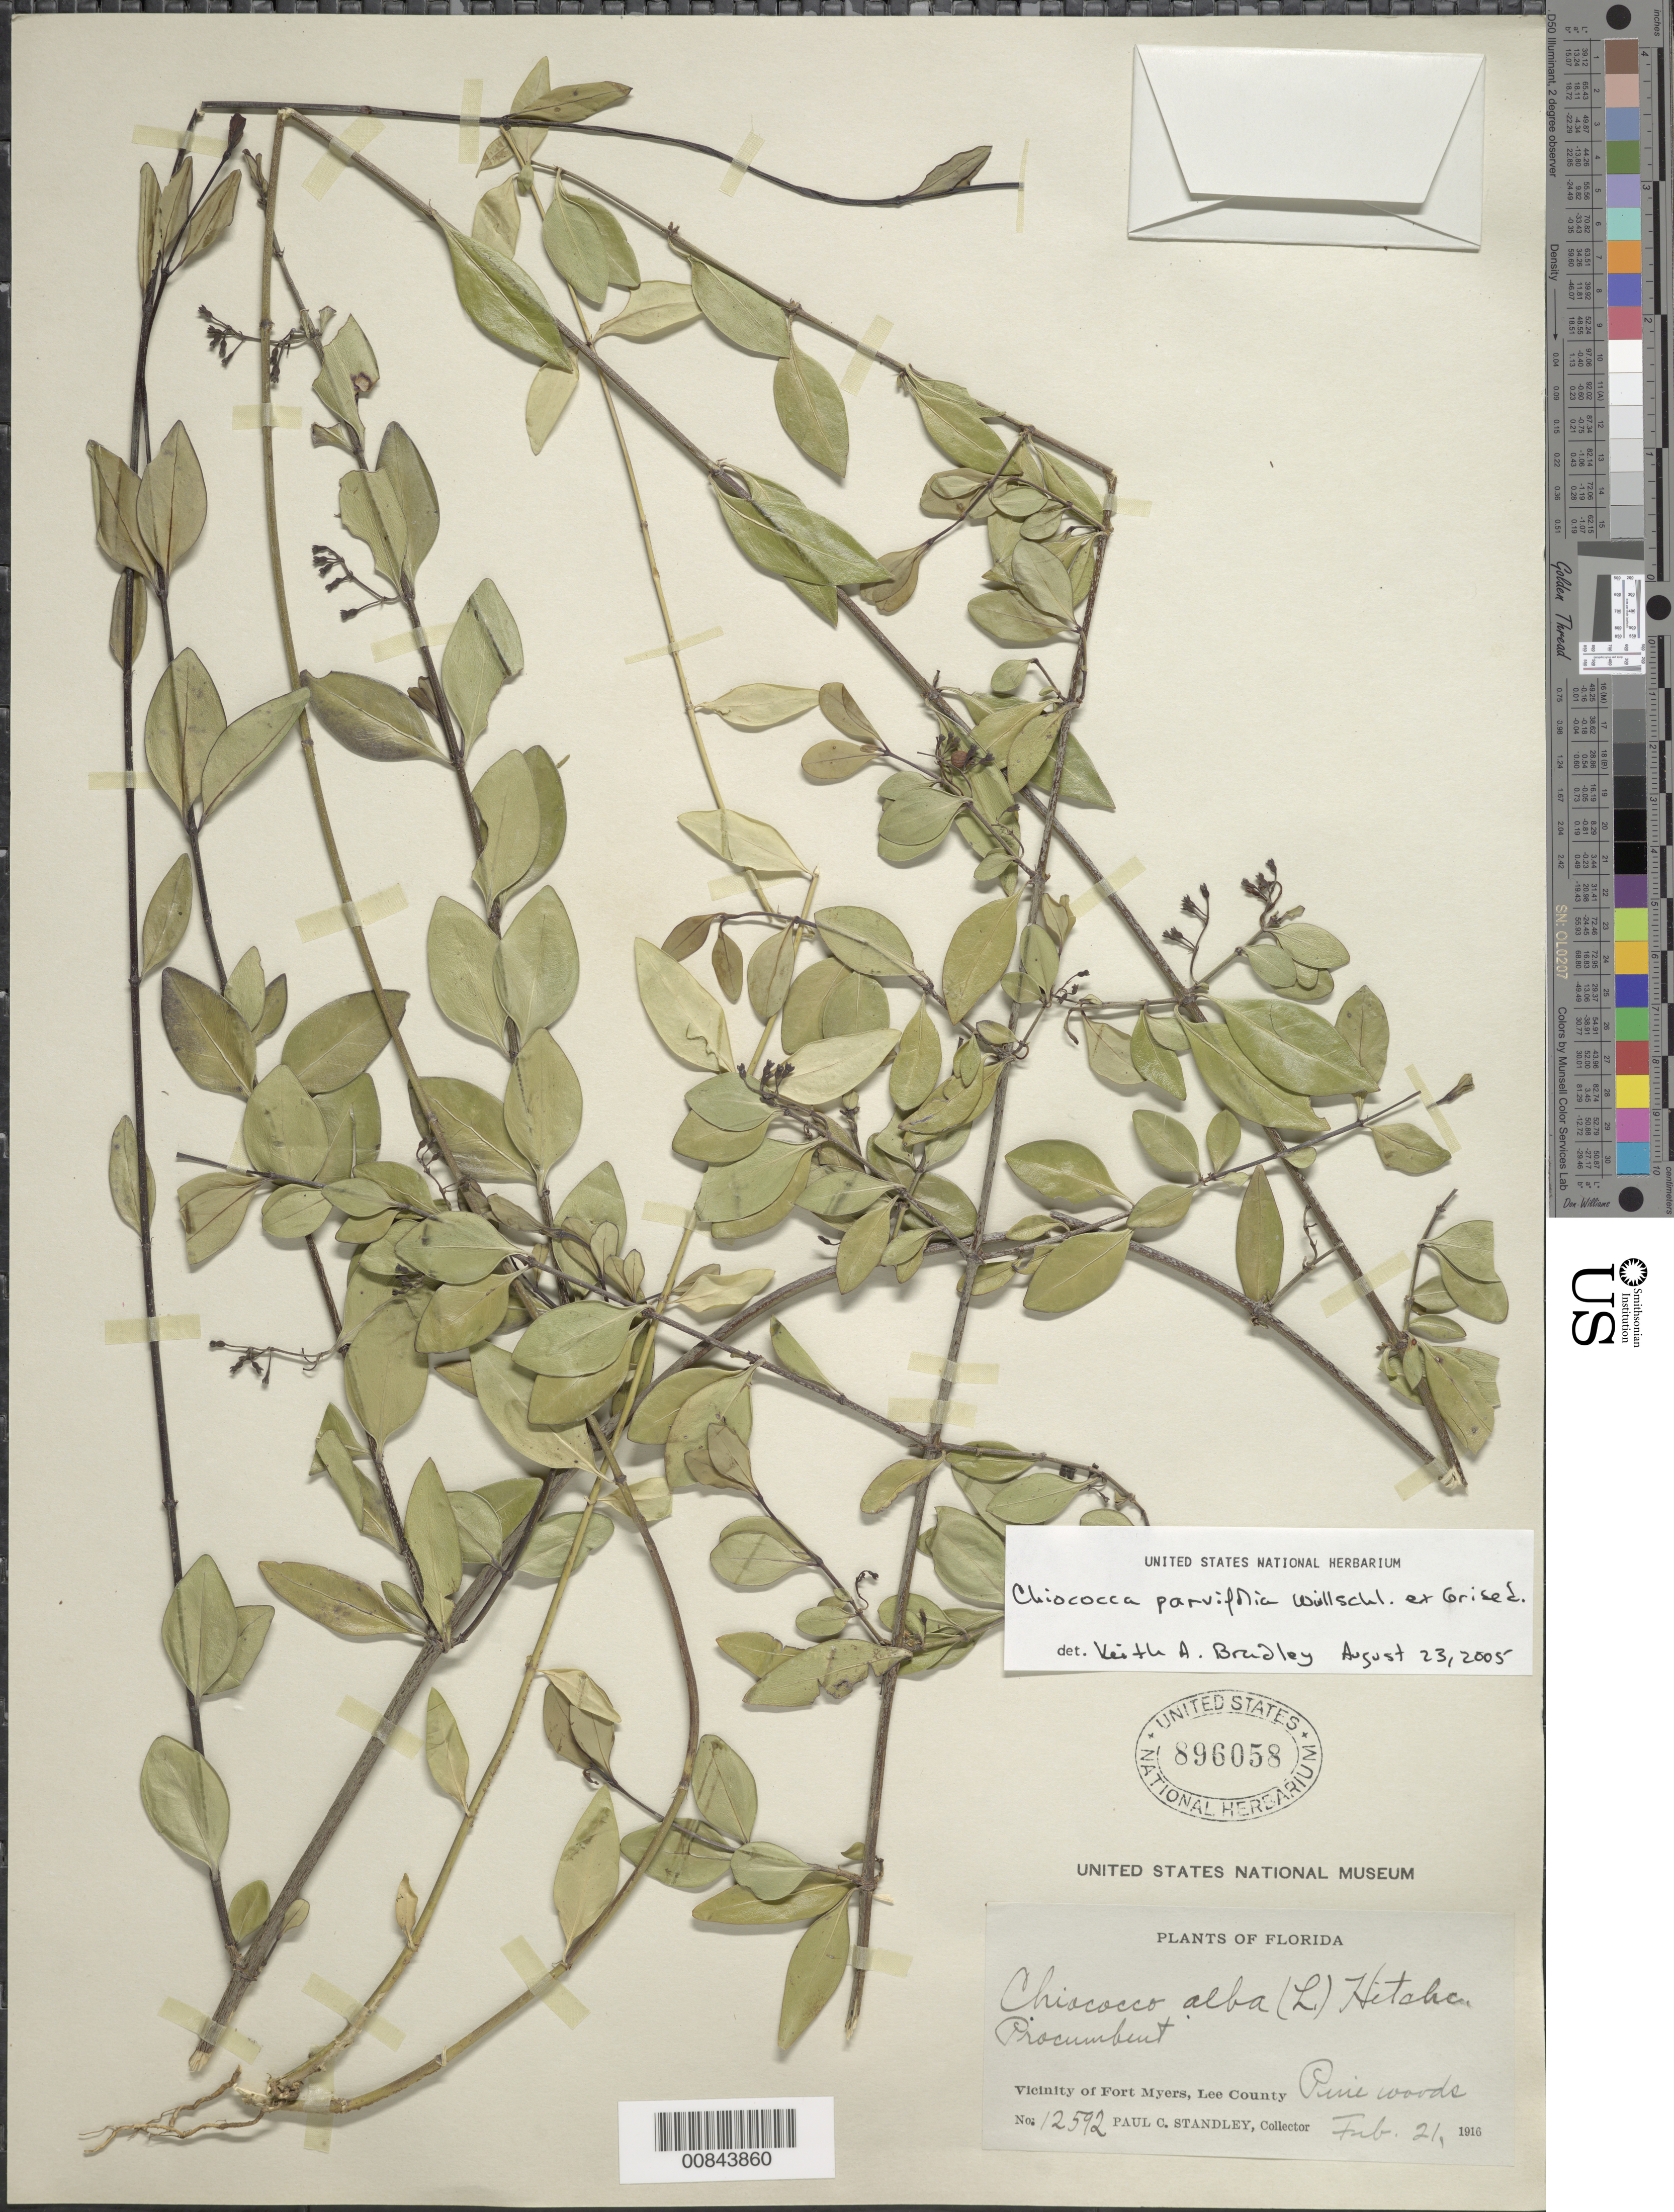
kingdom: Plantae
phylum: Tracheophyta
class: Magnoliopsida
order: Gentianales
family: Rubiaceae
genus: Chiococca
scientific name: Chiococca parvifolia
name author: Wullschl. ex Griseb.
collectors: P. C. Standley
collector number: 12592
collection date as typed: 21 Feb 1916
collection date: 1916-02-21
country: United States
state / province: Florida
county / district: Lee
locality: Fort Myers.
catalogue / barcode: US 896058